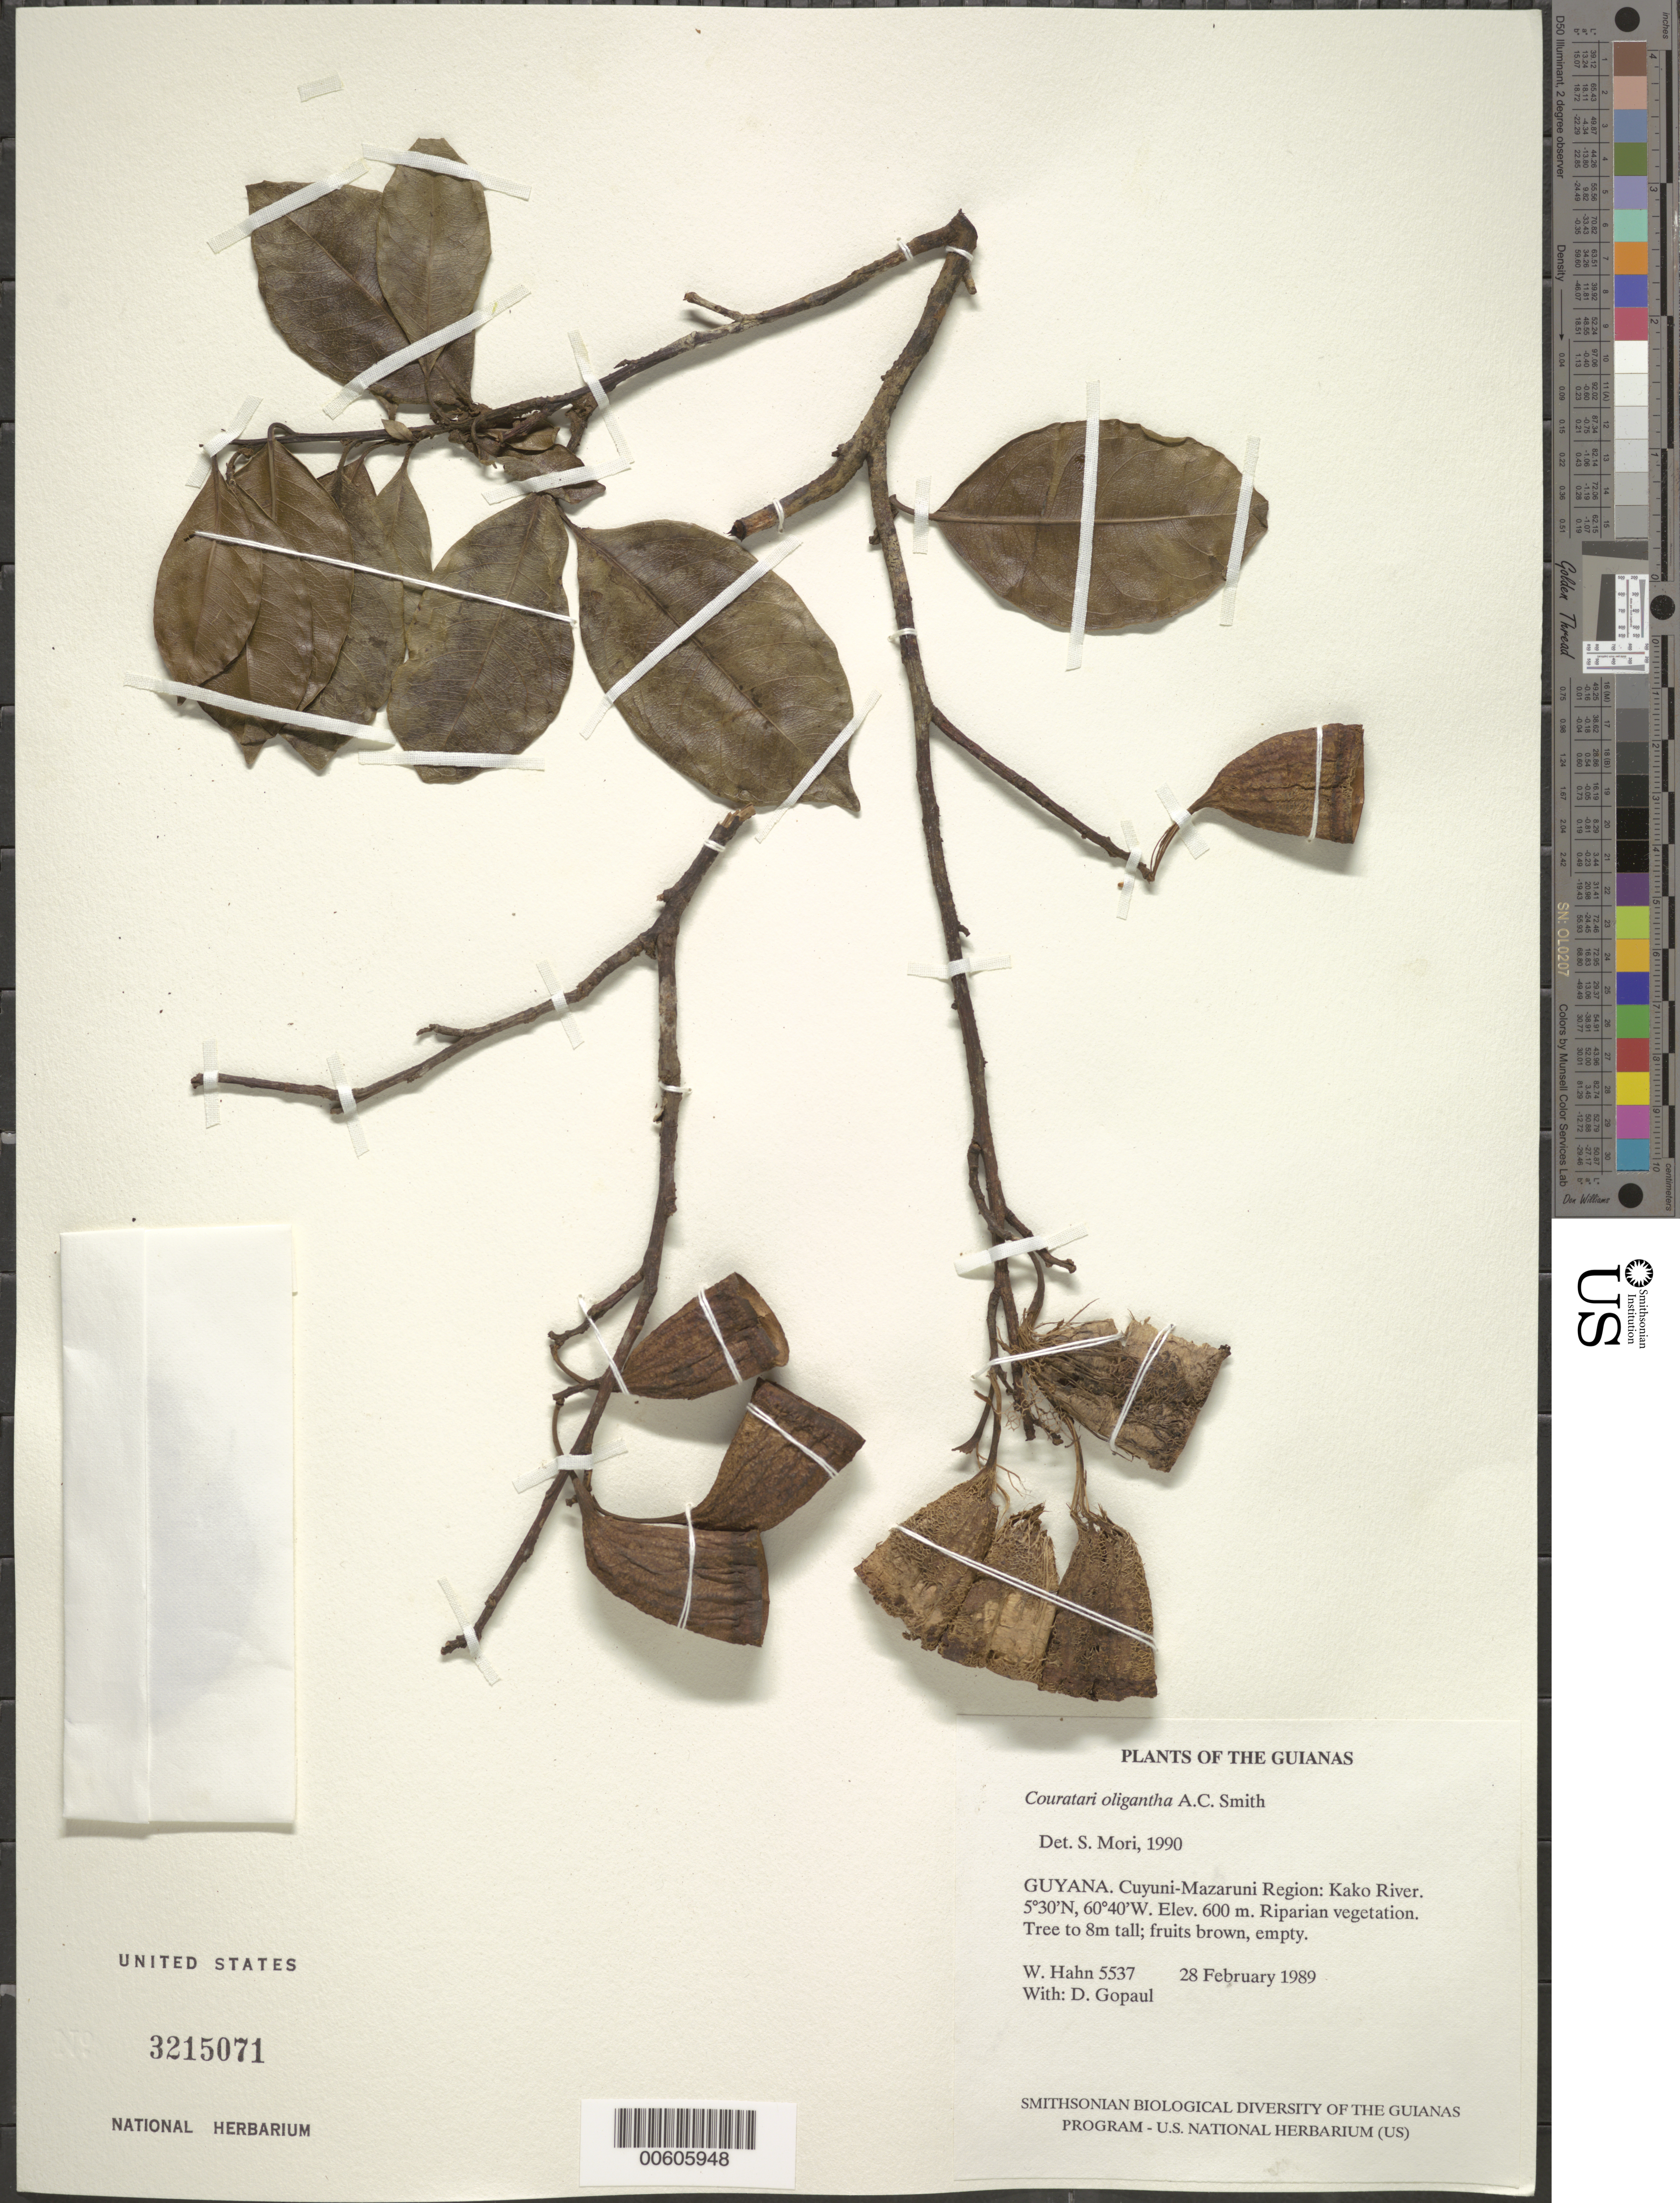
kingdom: Plantae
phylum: Tracheophyta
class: Magnoliopsida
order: Ericales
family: Lecythidaceae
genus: Couratari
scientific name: Couratari oligantha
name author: A.C. Sm.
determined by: Mori, Scott A.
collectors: W. Hahn & D. Gopaul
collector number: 5537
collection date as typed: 28 February 1989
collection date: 1989-02-28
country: Guyana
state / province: Cuyuni-Mazaruni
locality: Kako River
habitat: Riparian vegetation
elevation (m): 600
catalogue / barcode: US 3215071